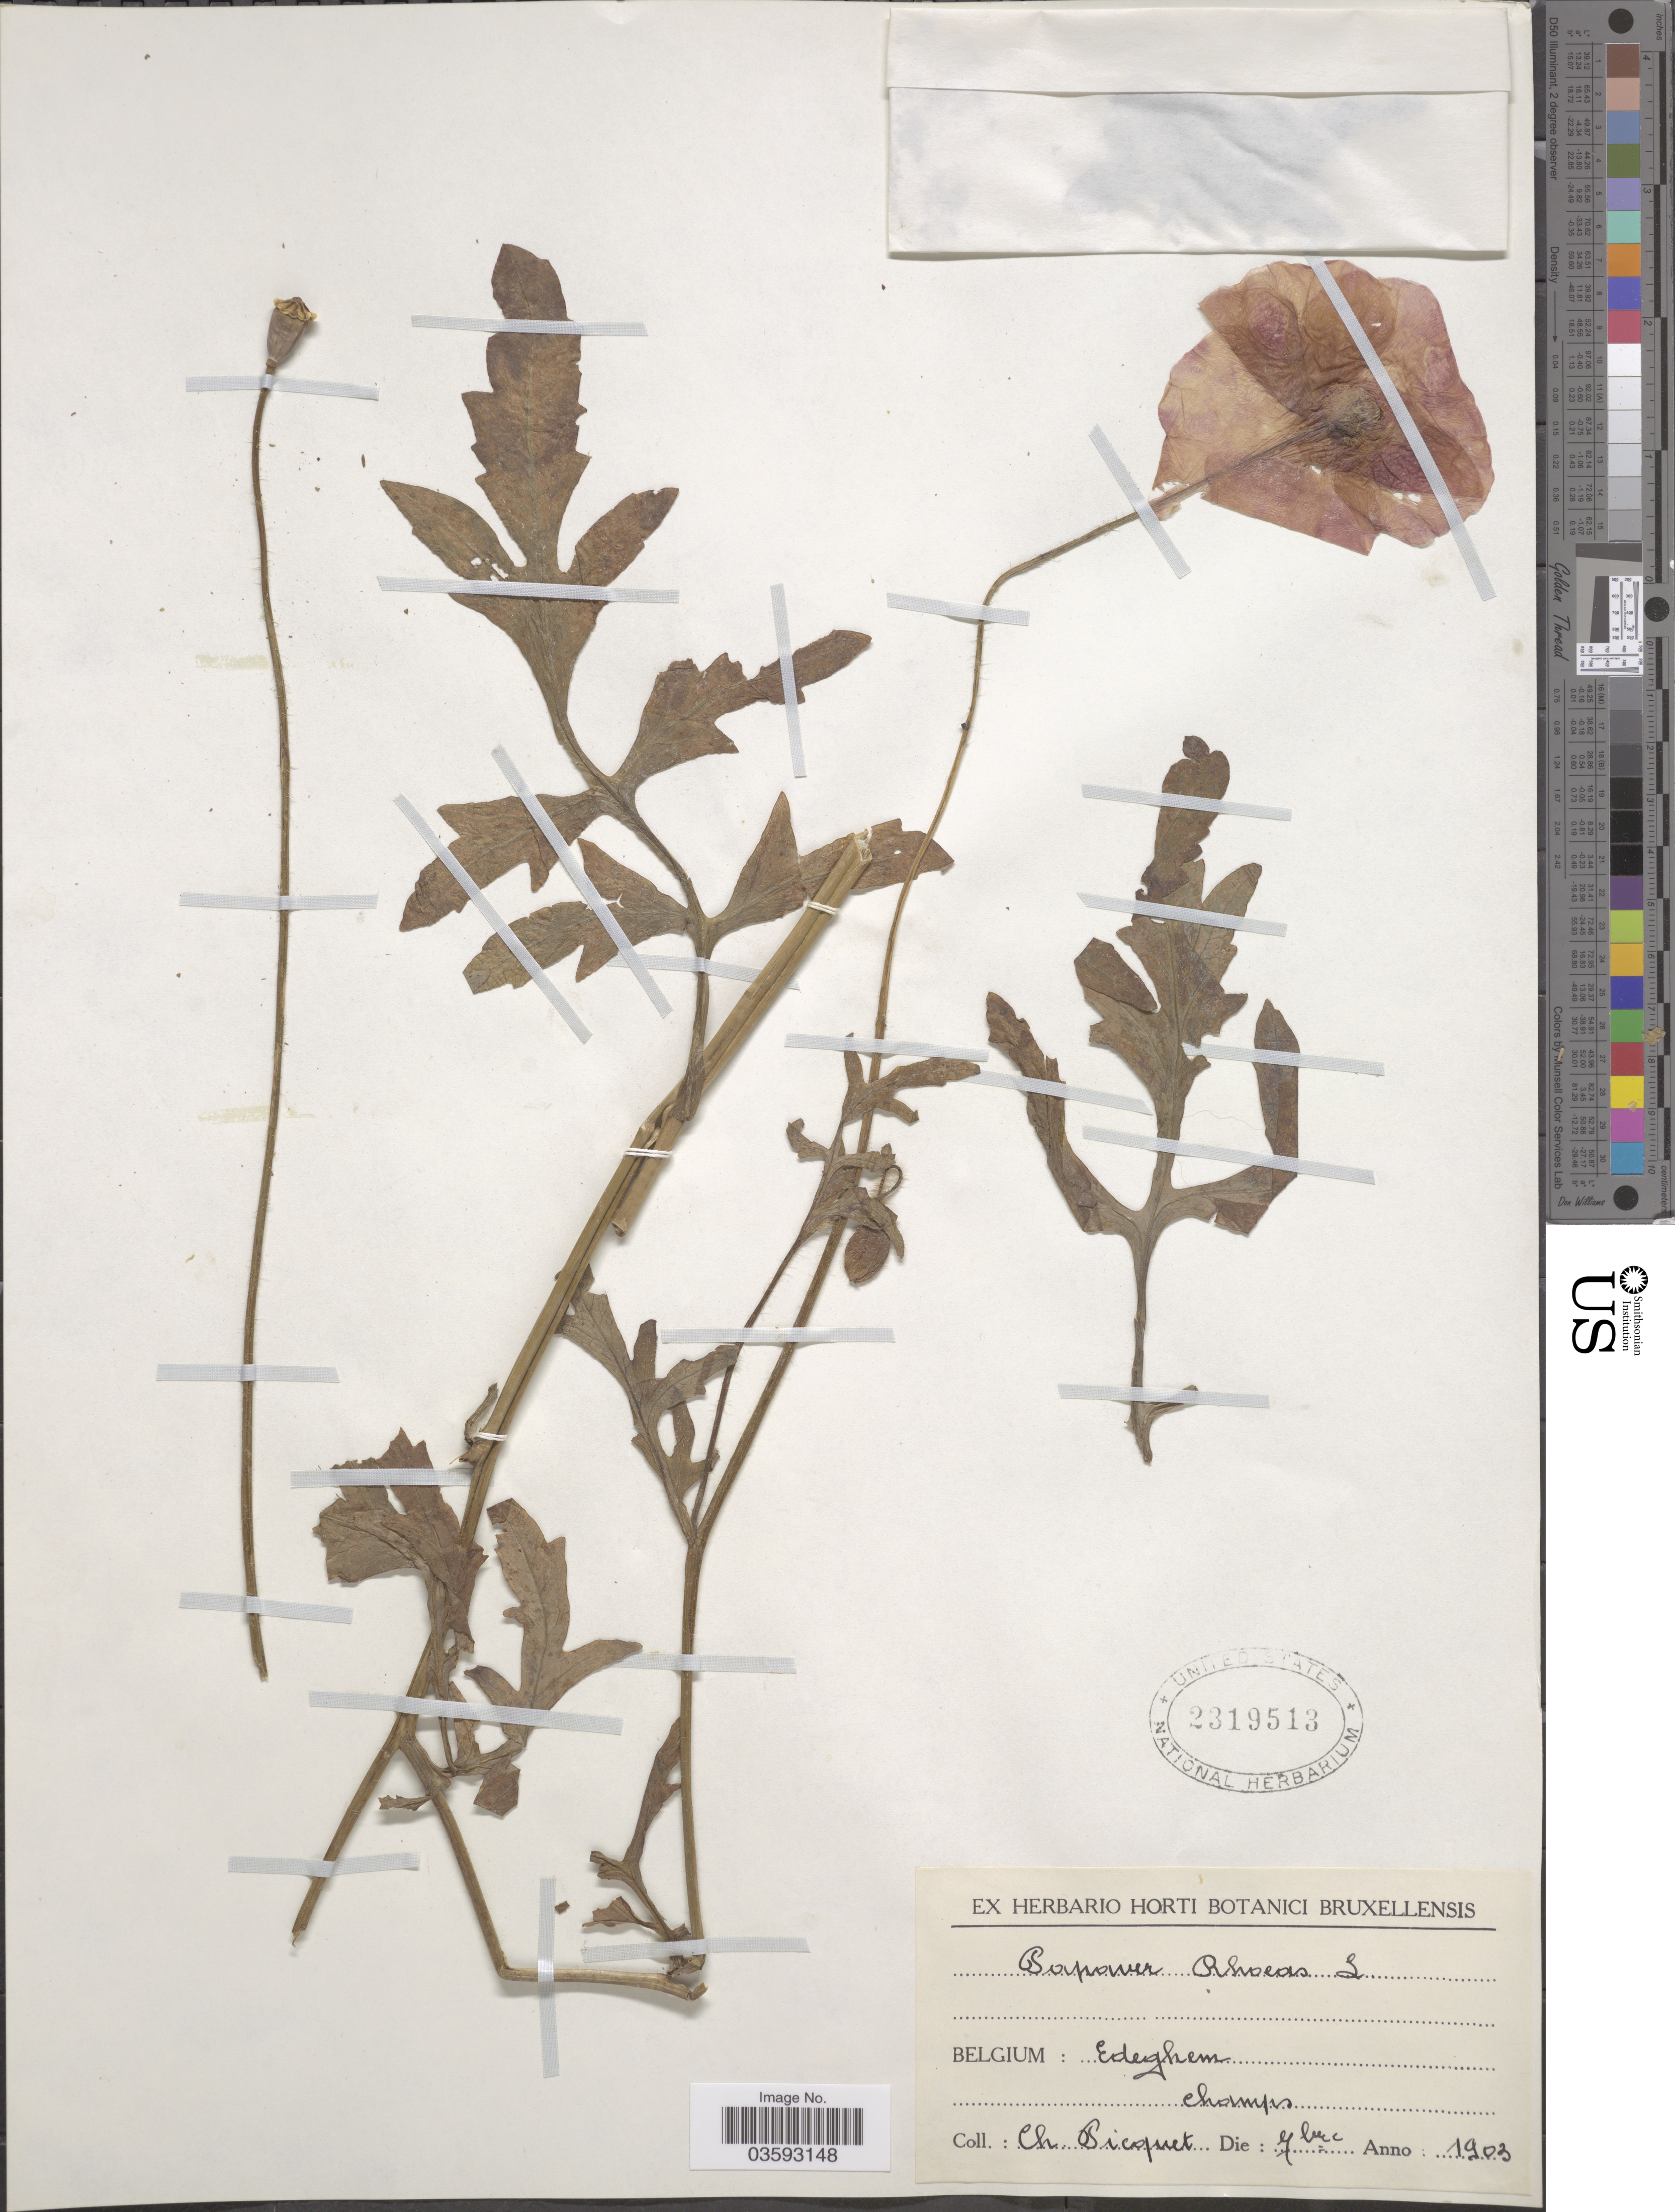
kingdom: Plantae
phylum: Tracheophyta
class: Magnoliopsida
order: Ranunculales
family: Papaveraceae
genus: Papaver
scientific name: Papaver rhoeas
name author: L.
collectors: C. Picquet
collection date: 1903-09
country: Belgium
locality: Edeghem.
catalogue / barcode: US 2319513